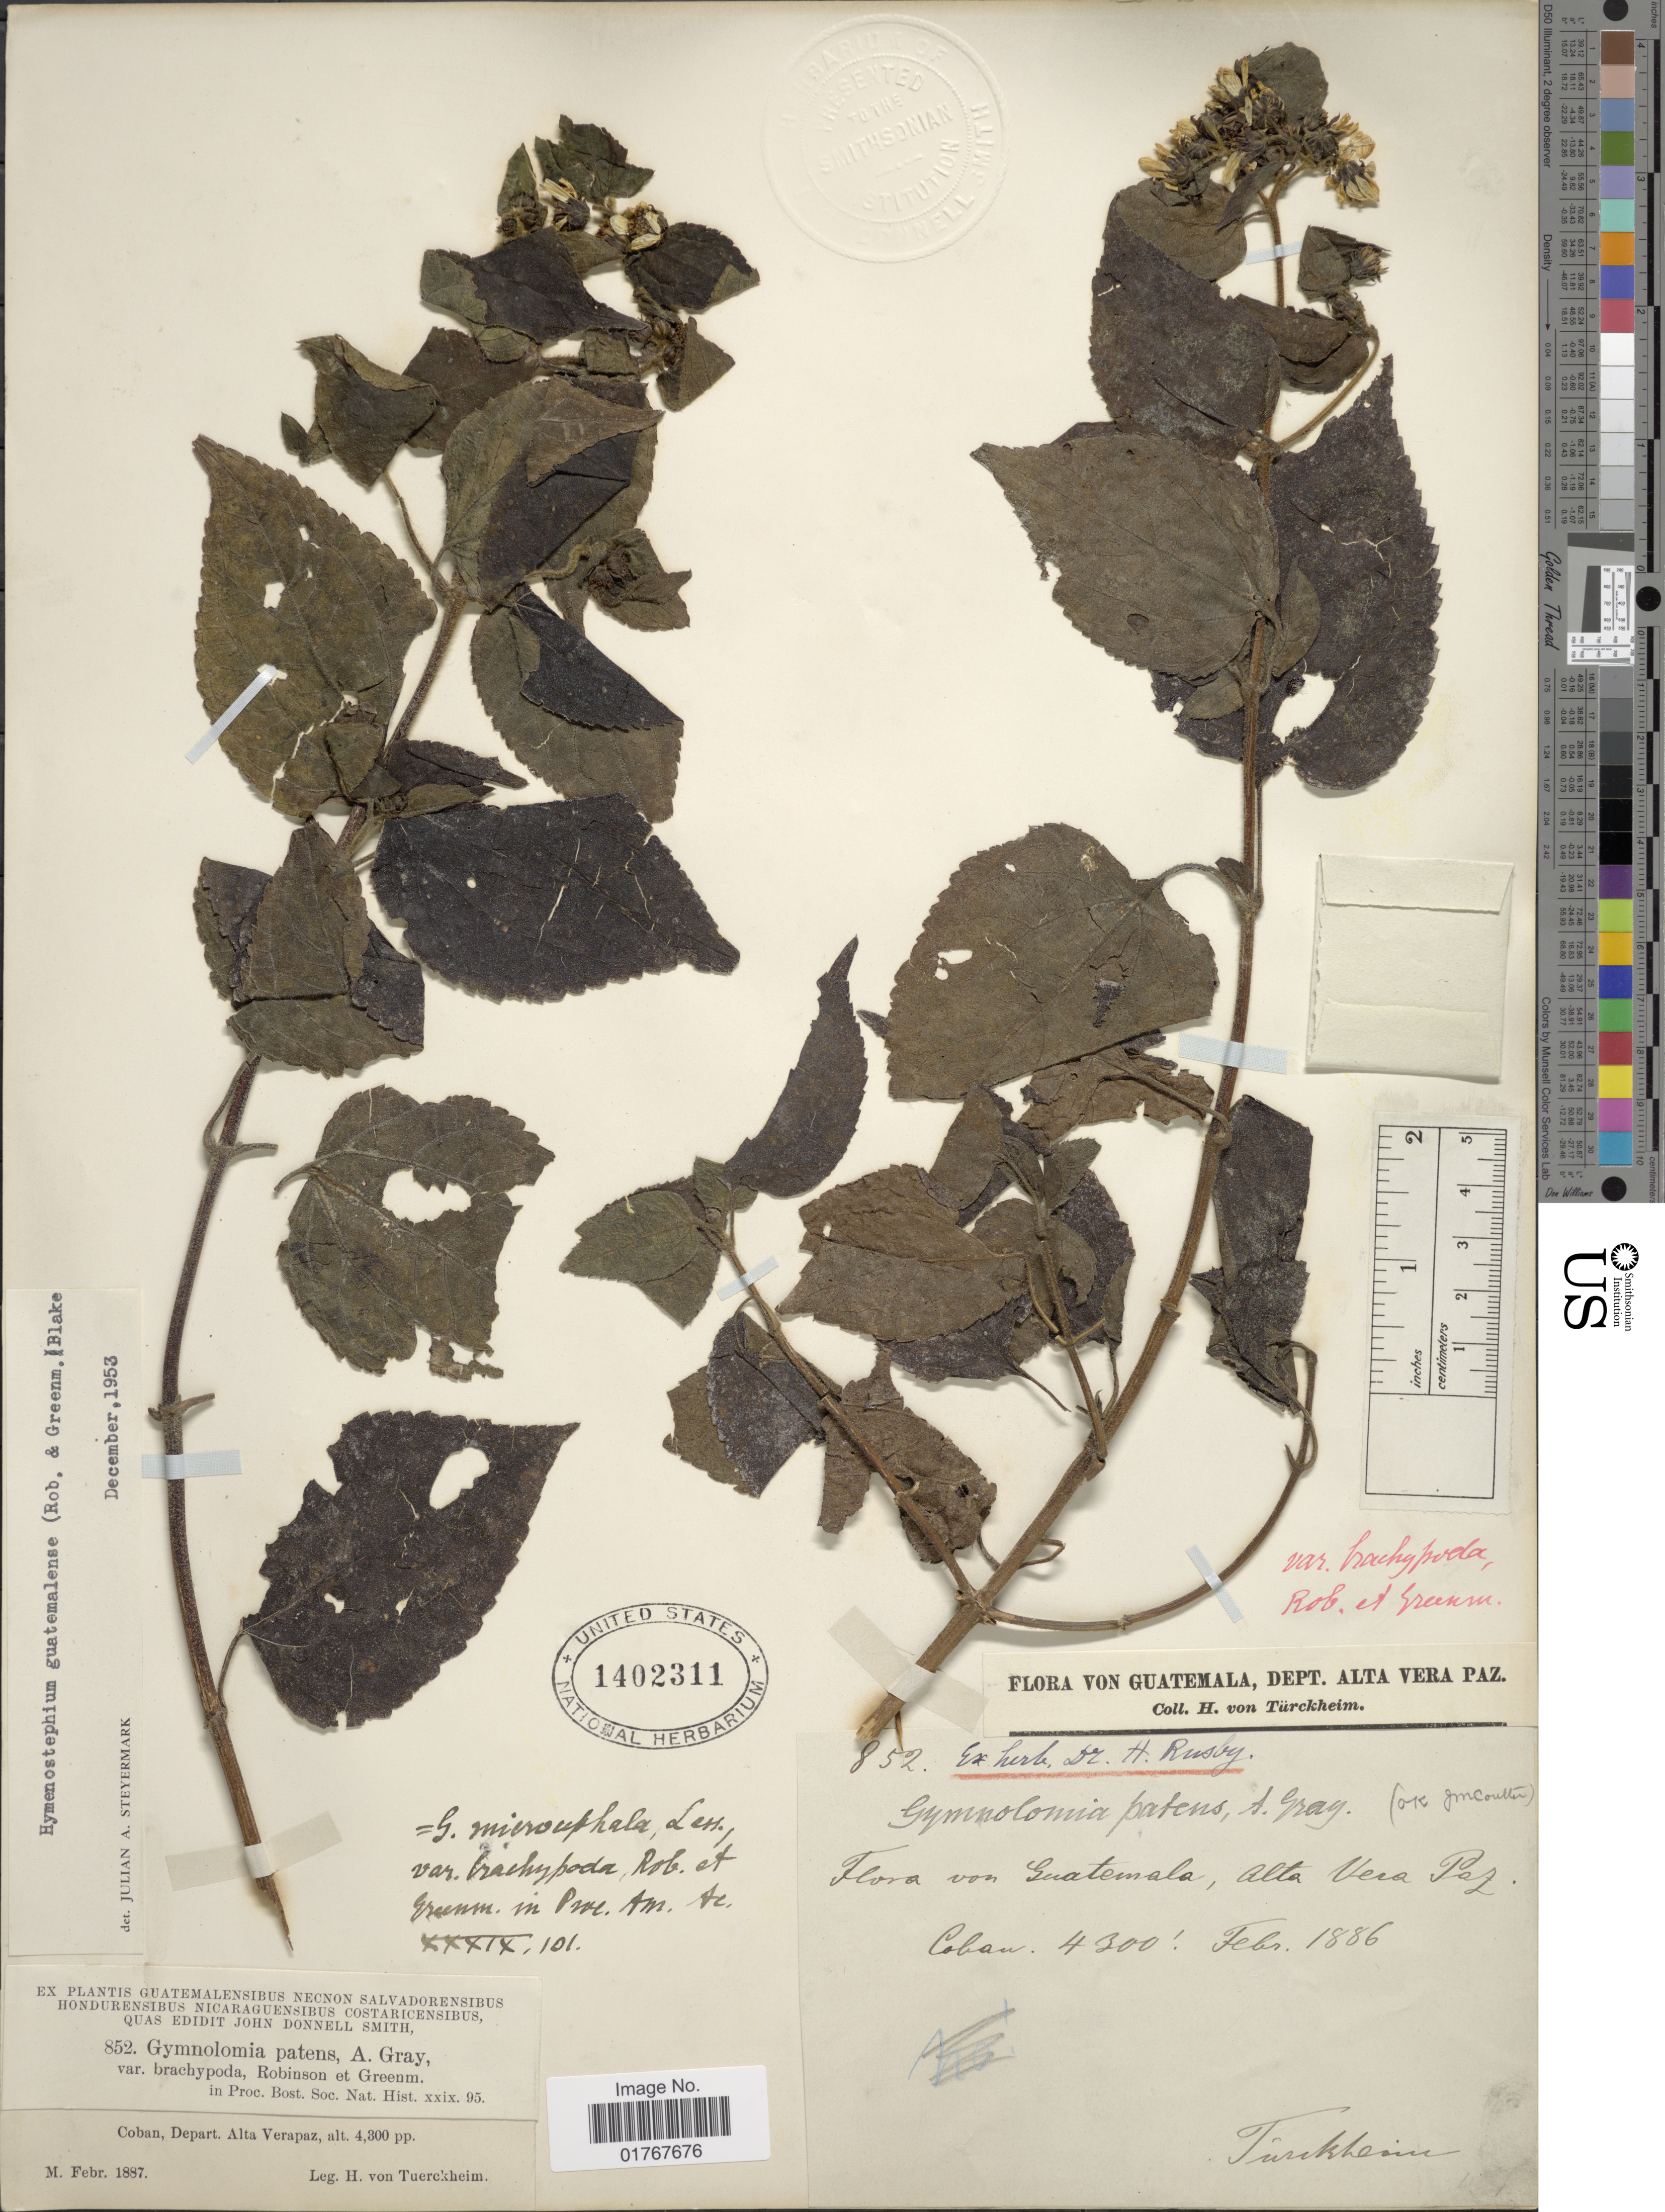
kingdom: Plantae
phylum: Tracheophyta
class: Magnoliopsida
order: Asterales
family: Asteraceae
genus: Viguiera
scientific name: Viguiera cordata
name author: (Hook. & Arn.) D'Arcy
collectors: H. von Türckheim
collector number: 852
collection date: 1887-02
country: Guatemala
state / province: Alta Verapaz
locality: Coban, Depart. Alta Verapaz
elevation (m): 1311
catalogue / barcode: US 1402311